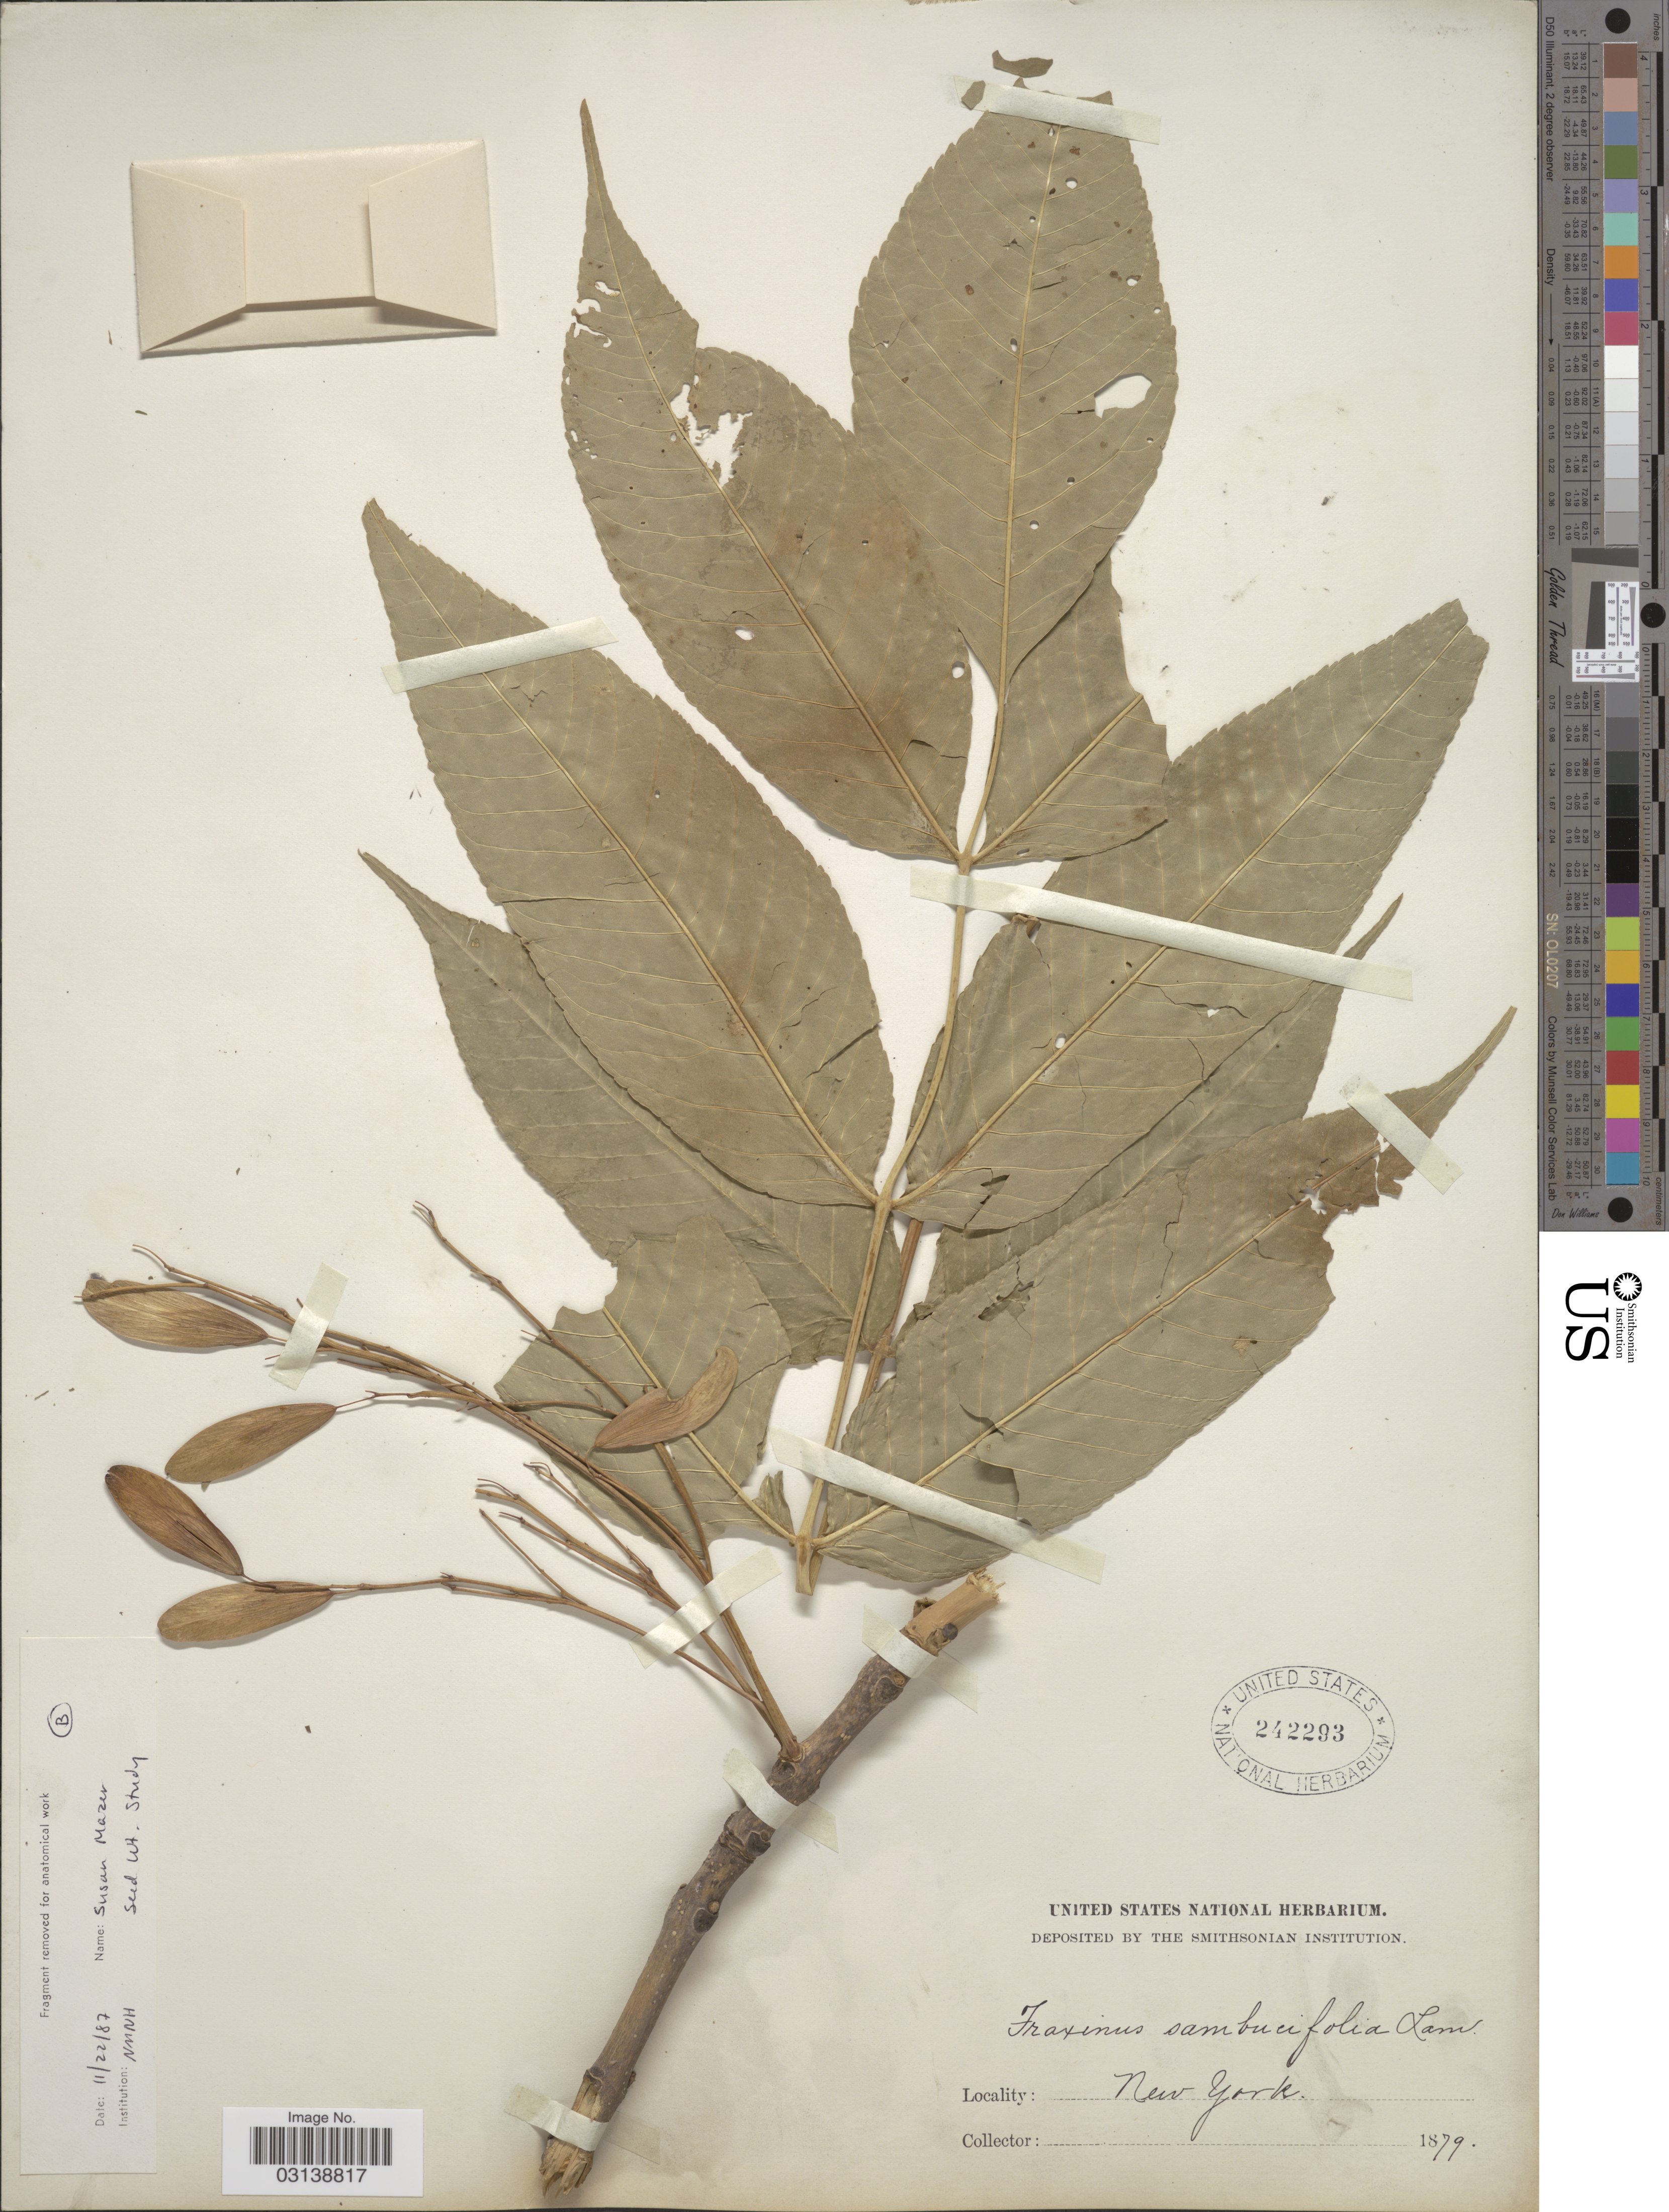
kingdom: Plantae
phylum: Tracheophyta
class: Magnoliopsida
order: Lamiales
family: Oleaceae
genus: Fraxinus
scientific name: Fraxinus nigra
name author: Marshall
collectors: ex herb. United States National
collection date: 1879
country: United States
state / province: New York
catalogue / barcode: US 242293